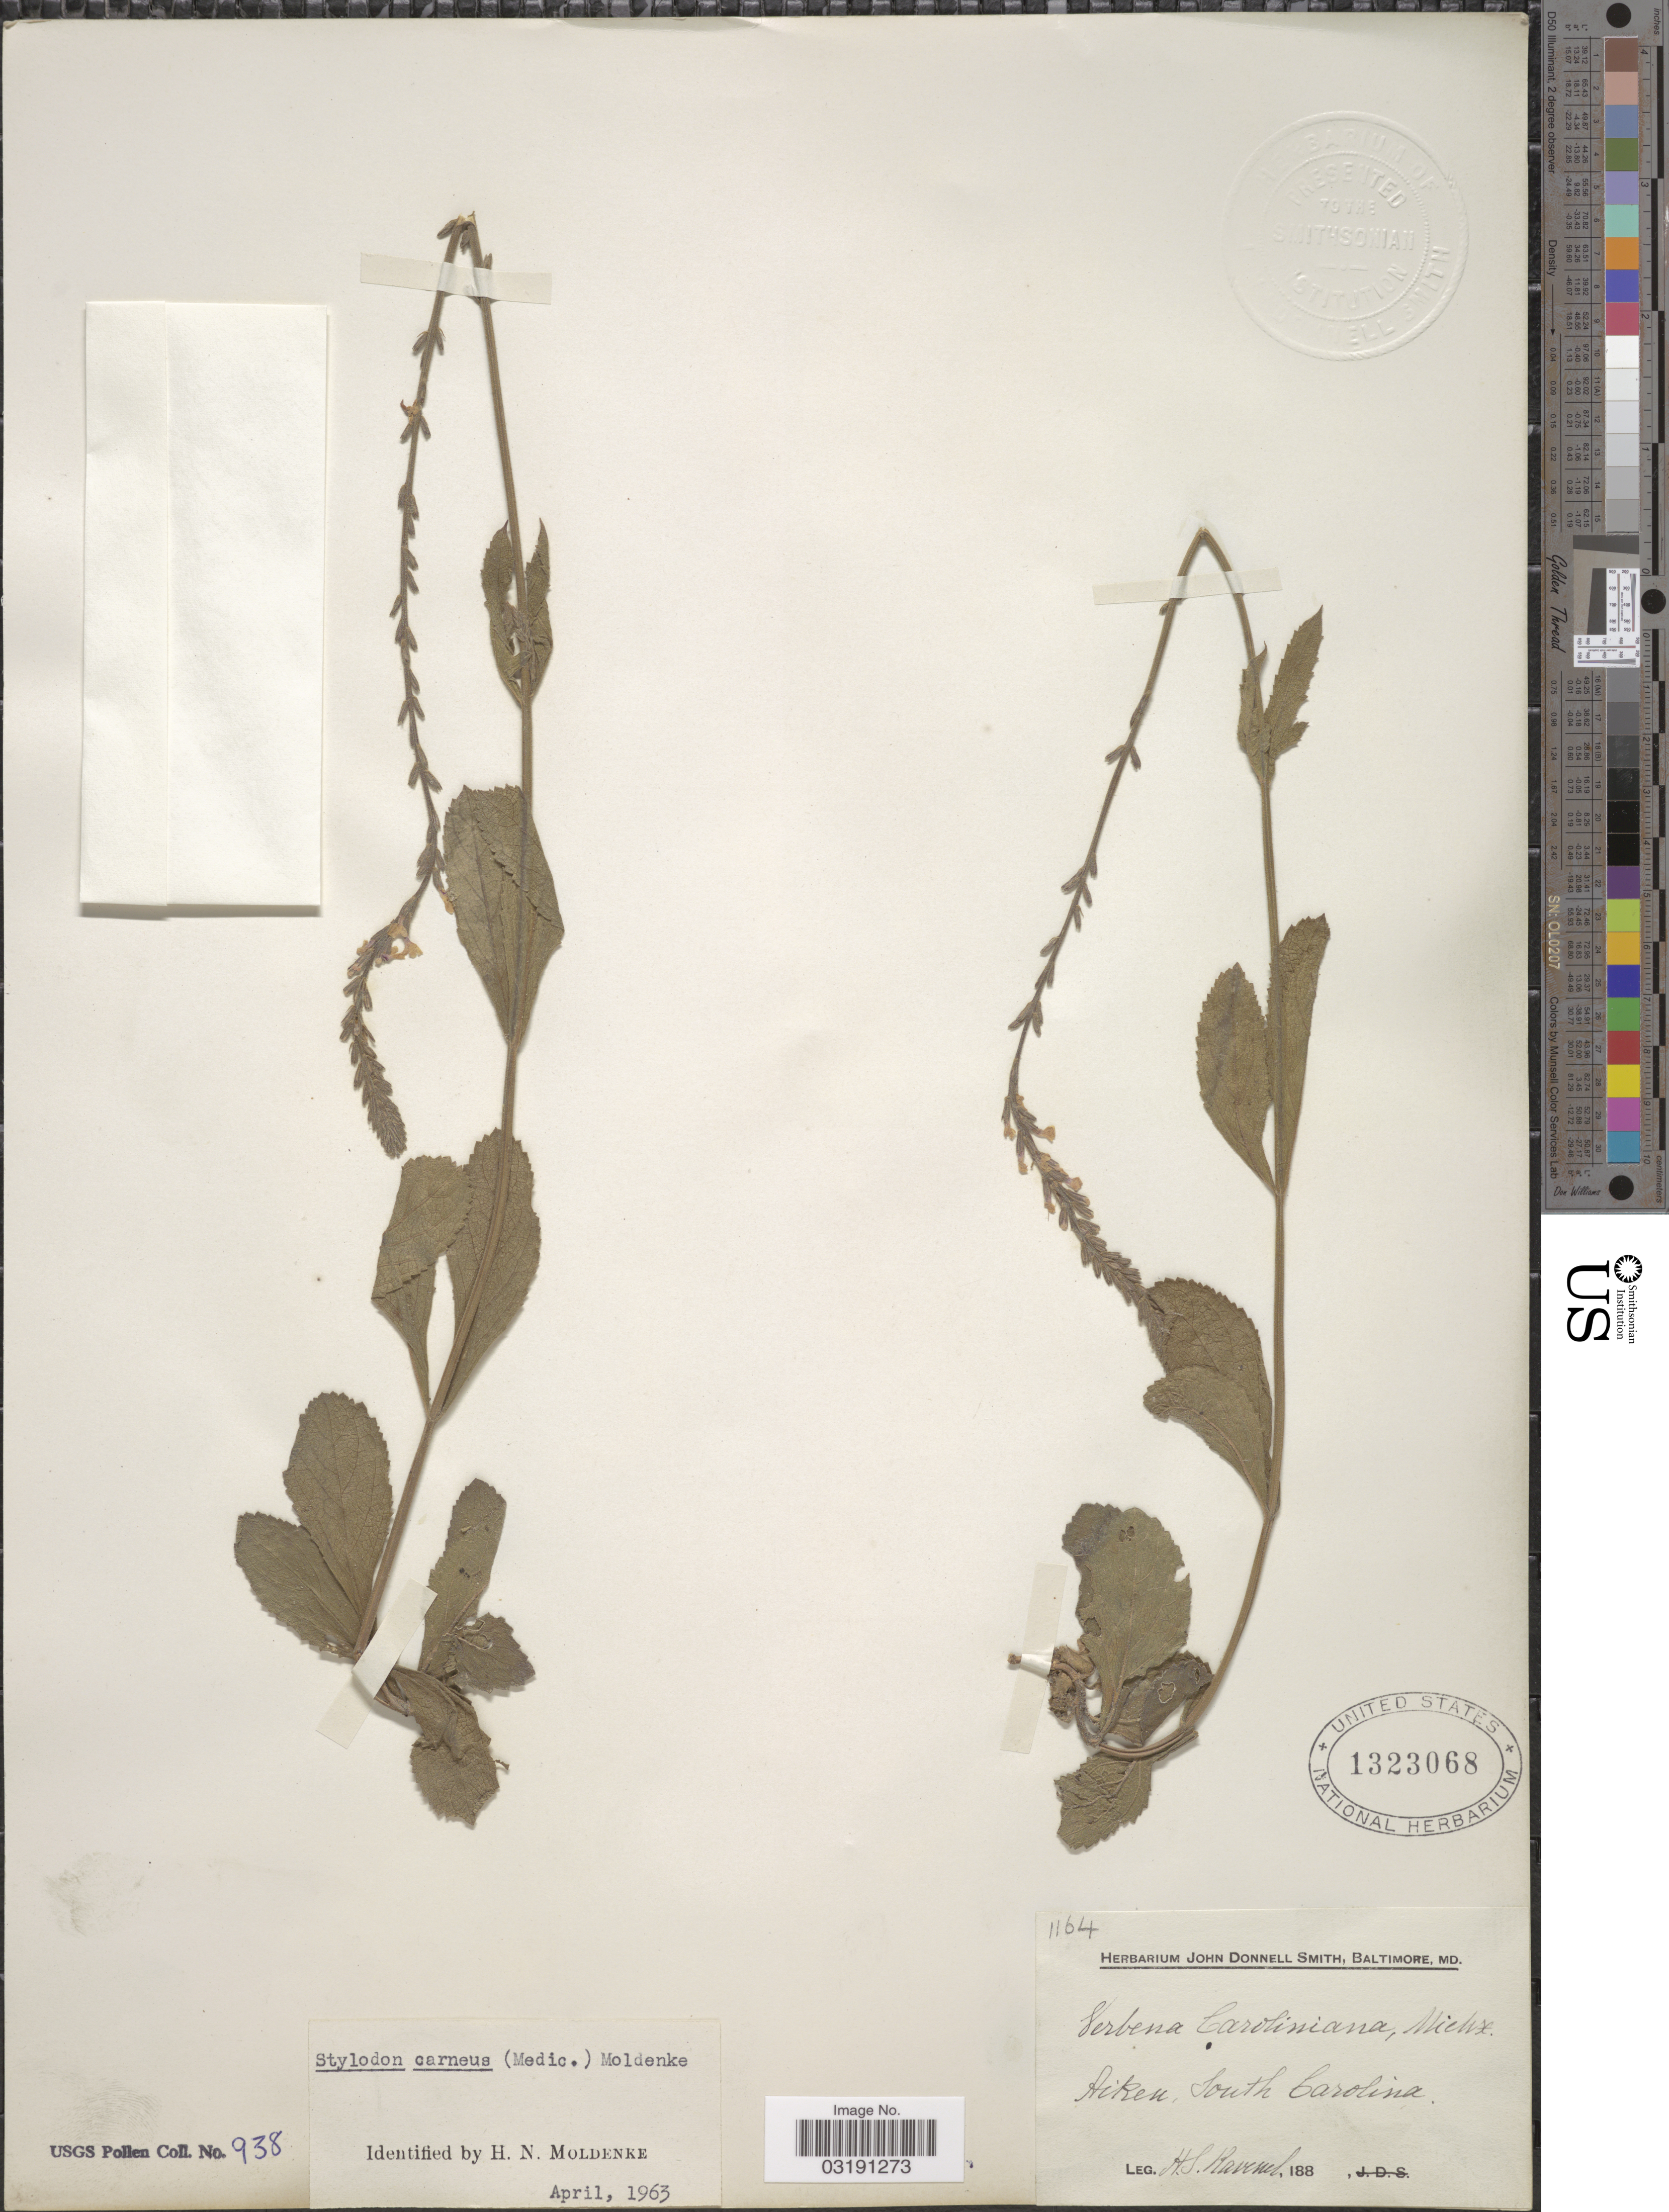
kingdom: Plantae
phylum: Tracheophyta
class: Magnoliopsida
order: Lamiales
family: Verbenaceae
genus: Verbena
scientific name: Verbena carnea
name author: Medik.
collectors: H. Ravenel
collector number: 1164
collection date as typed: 188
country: United States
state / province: South Carolina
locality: Aiken.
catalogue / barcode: US 1323068